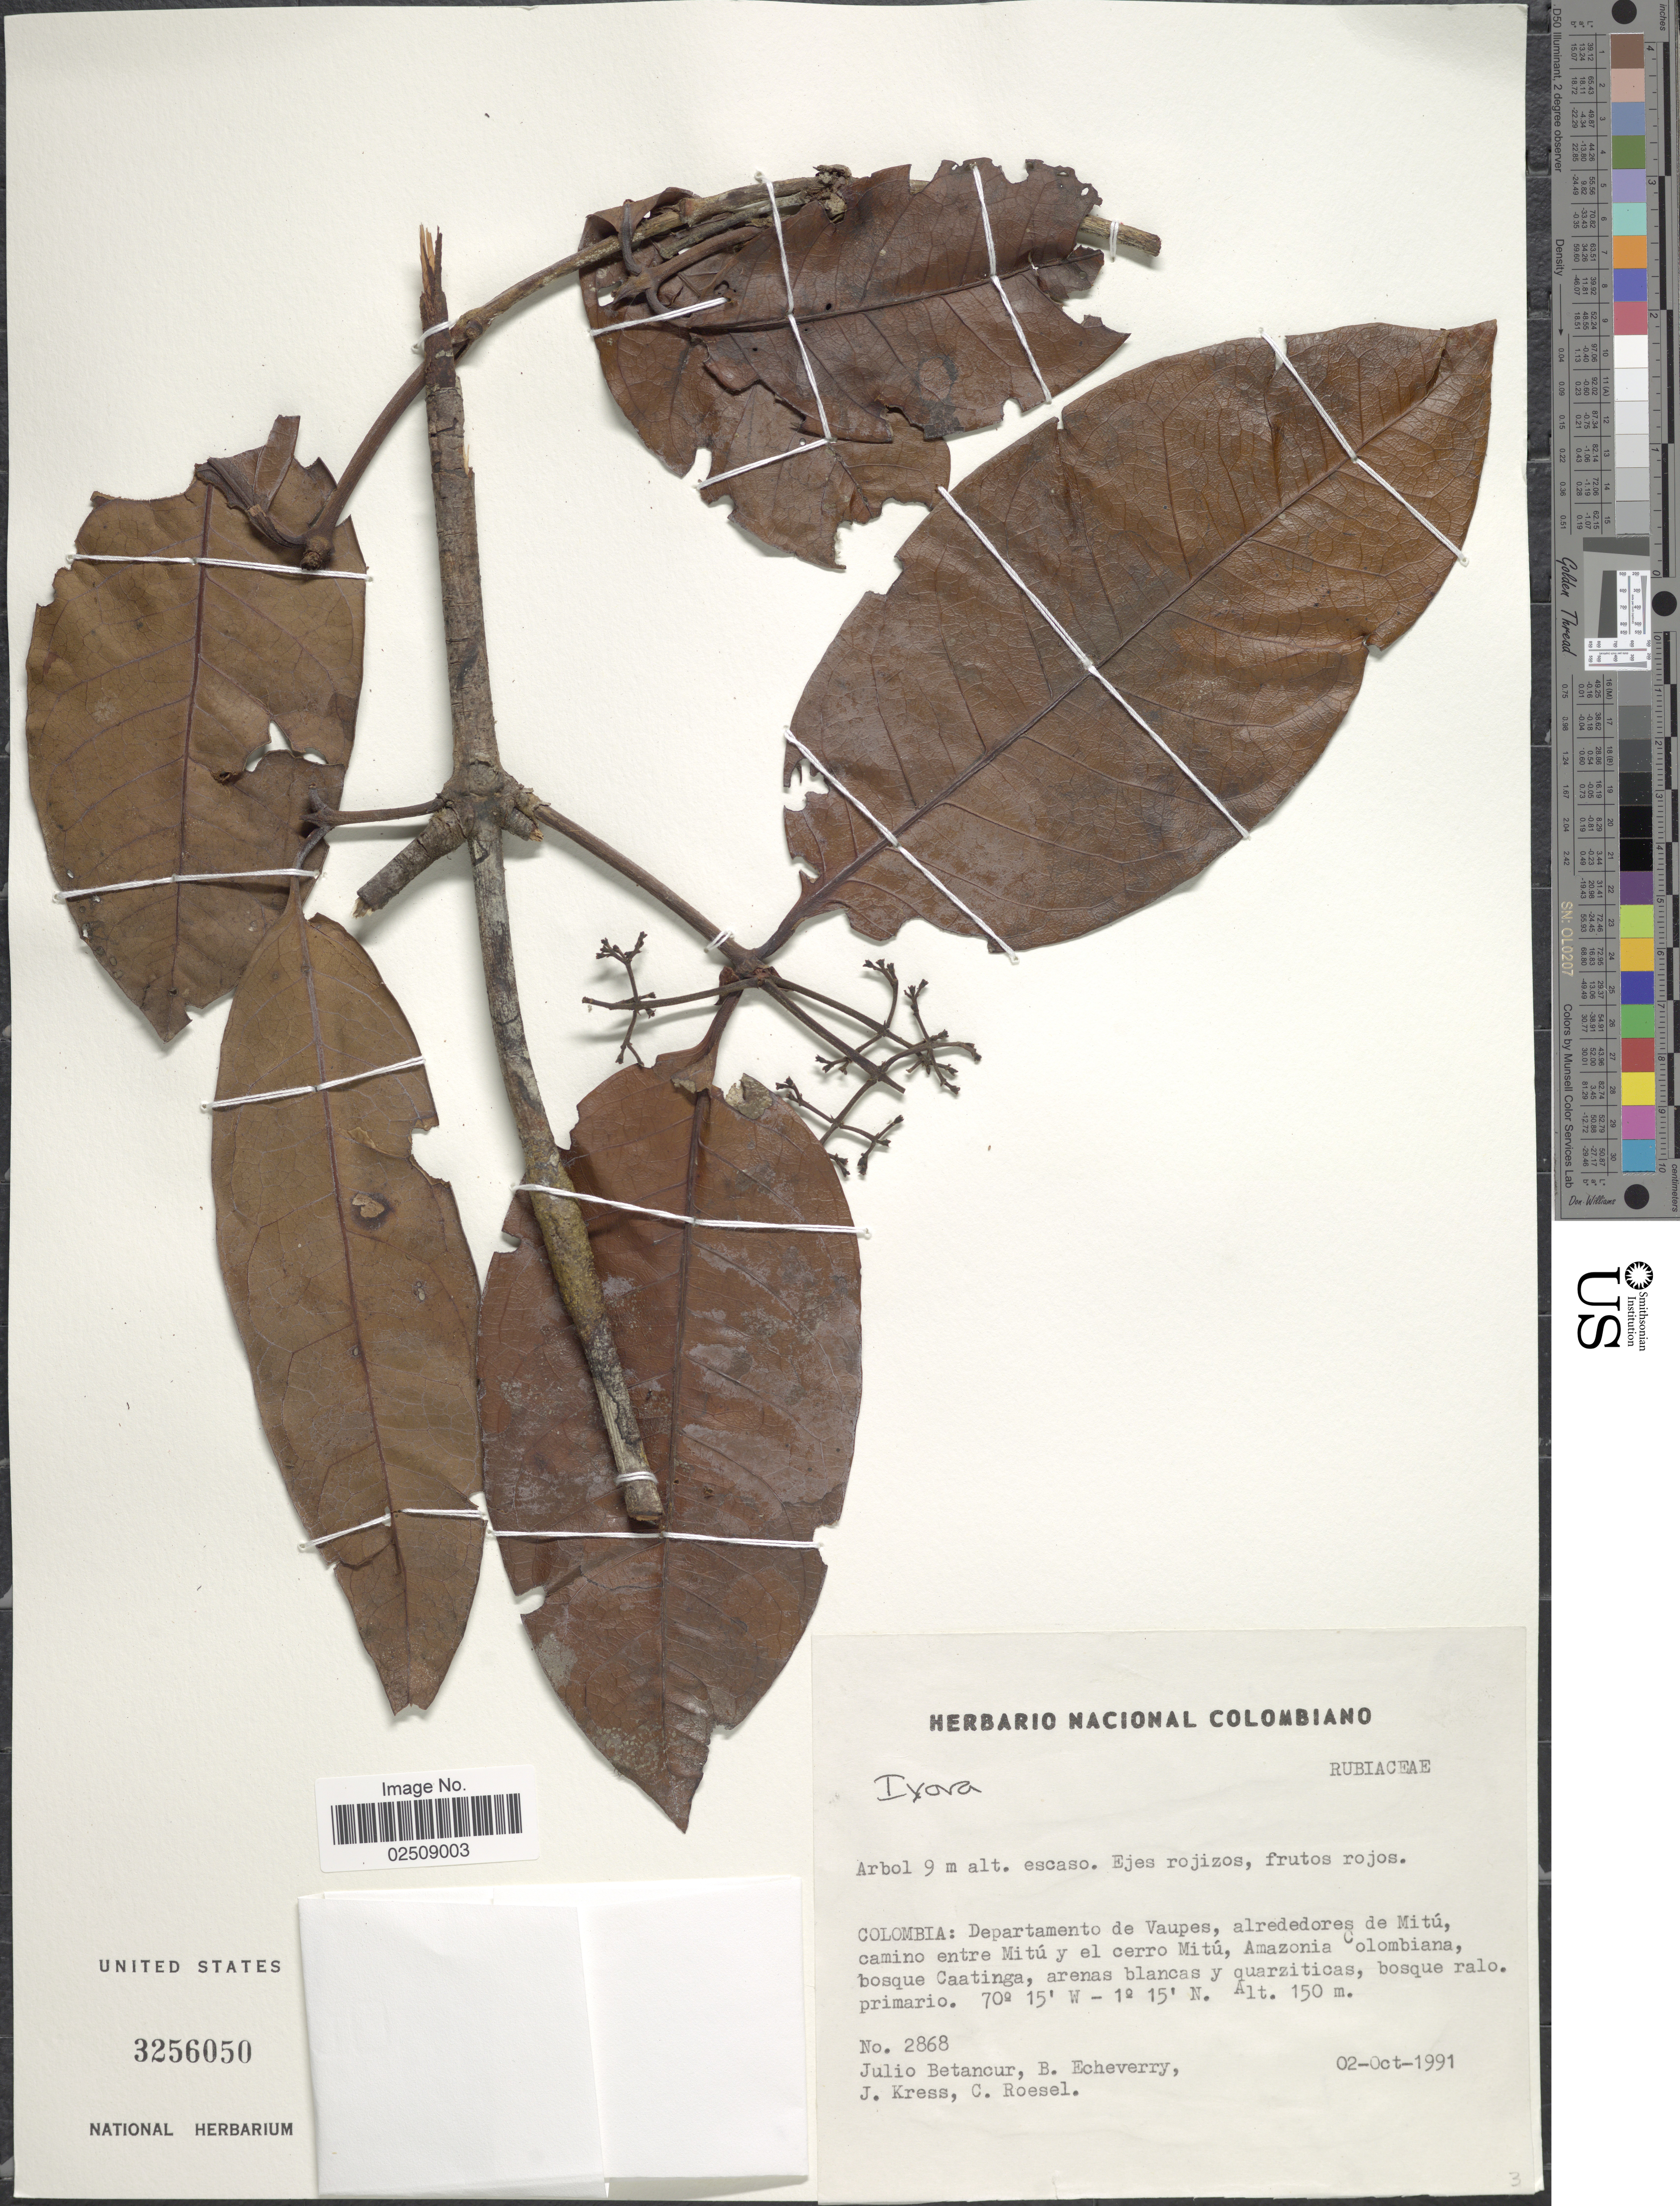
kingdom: Plantae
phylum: Tracheophyta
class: Magnoliopsida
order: Gentianales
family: Rubiaceae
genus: Ixora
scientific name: Ixora sp.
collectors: J. Betancur, B. Echeverry, J. Kress & C. S. Roesel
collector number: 2868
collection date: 1991-10-02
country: Colombia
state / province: Vaupés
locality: Departamento de Vaupes, alrededores de Mitu, camino entre Mitu y el cerro Mitu, Amazonia Colombiana, bosque Caatinga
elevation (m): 150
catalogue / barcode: US 3256050